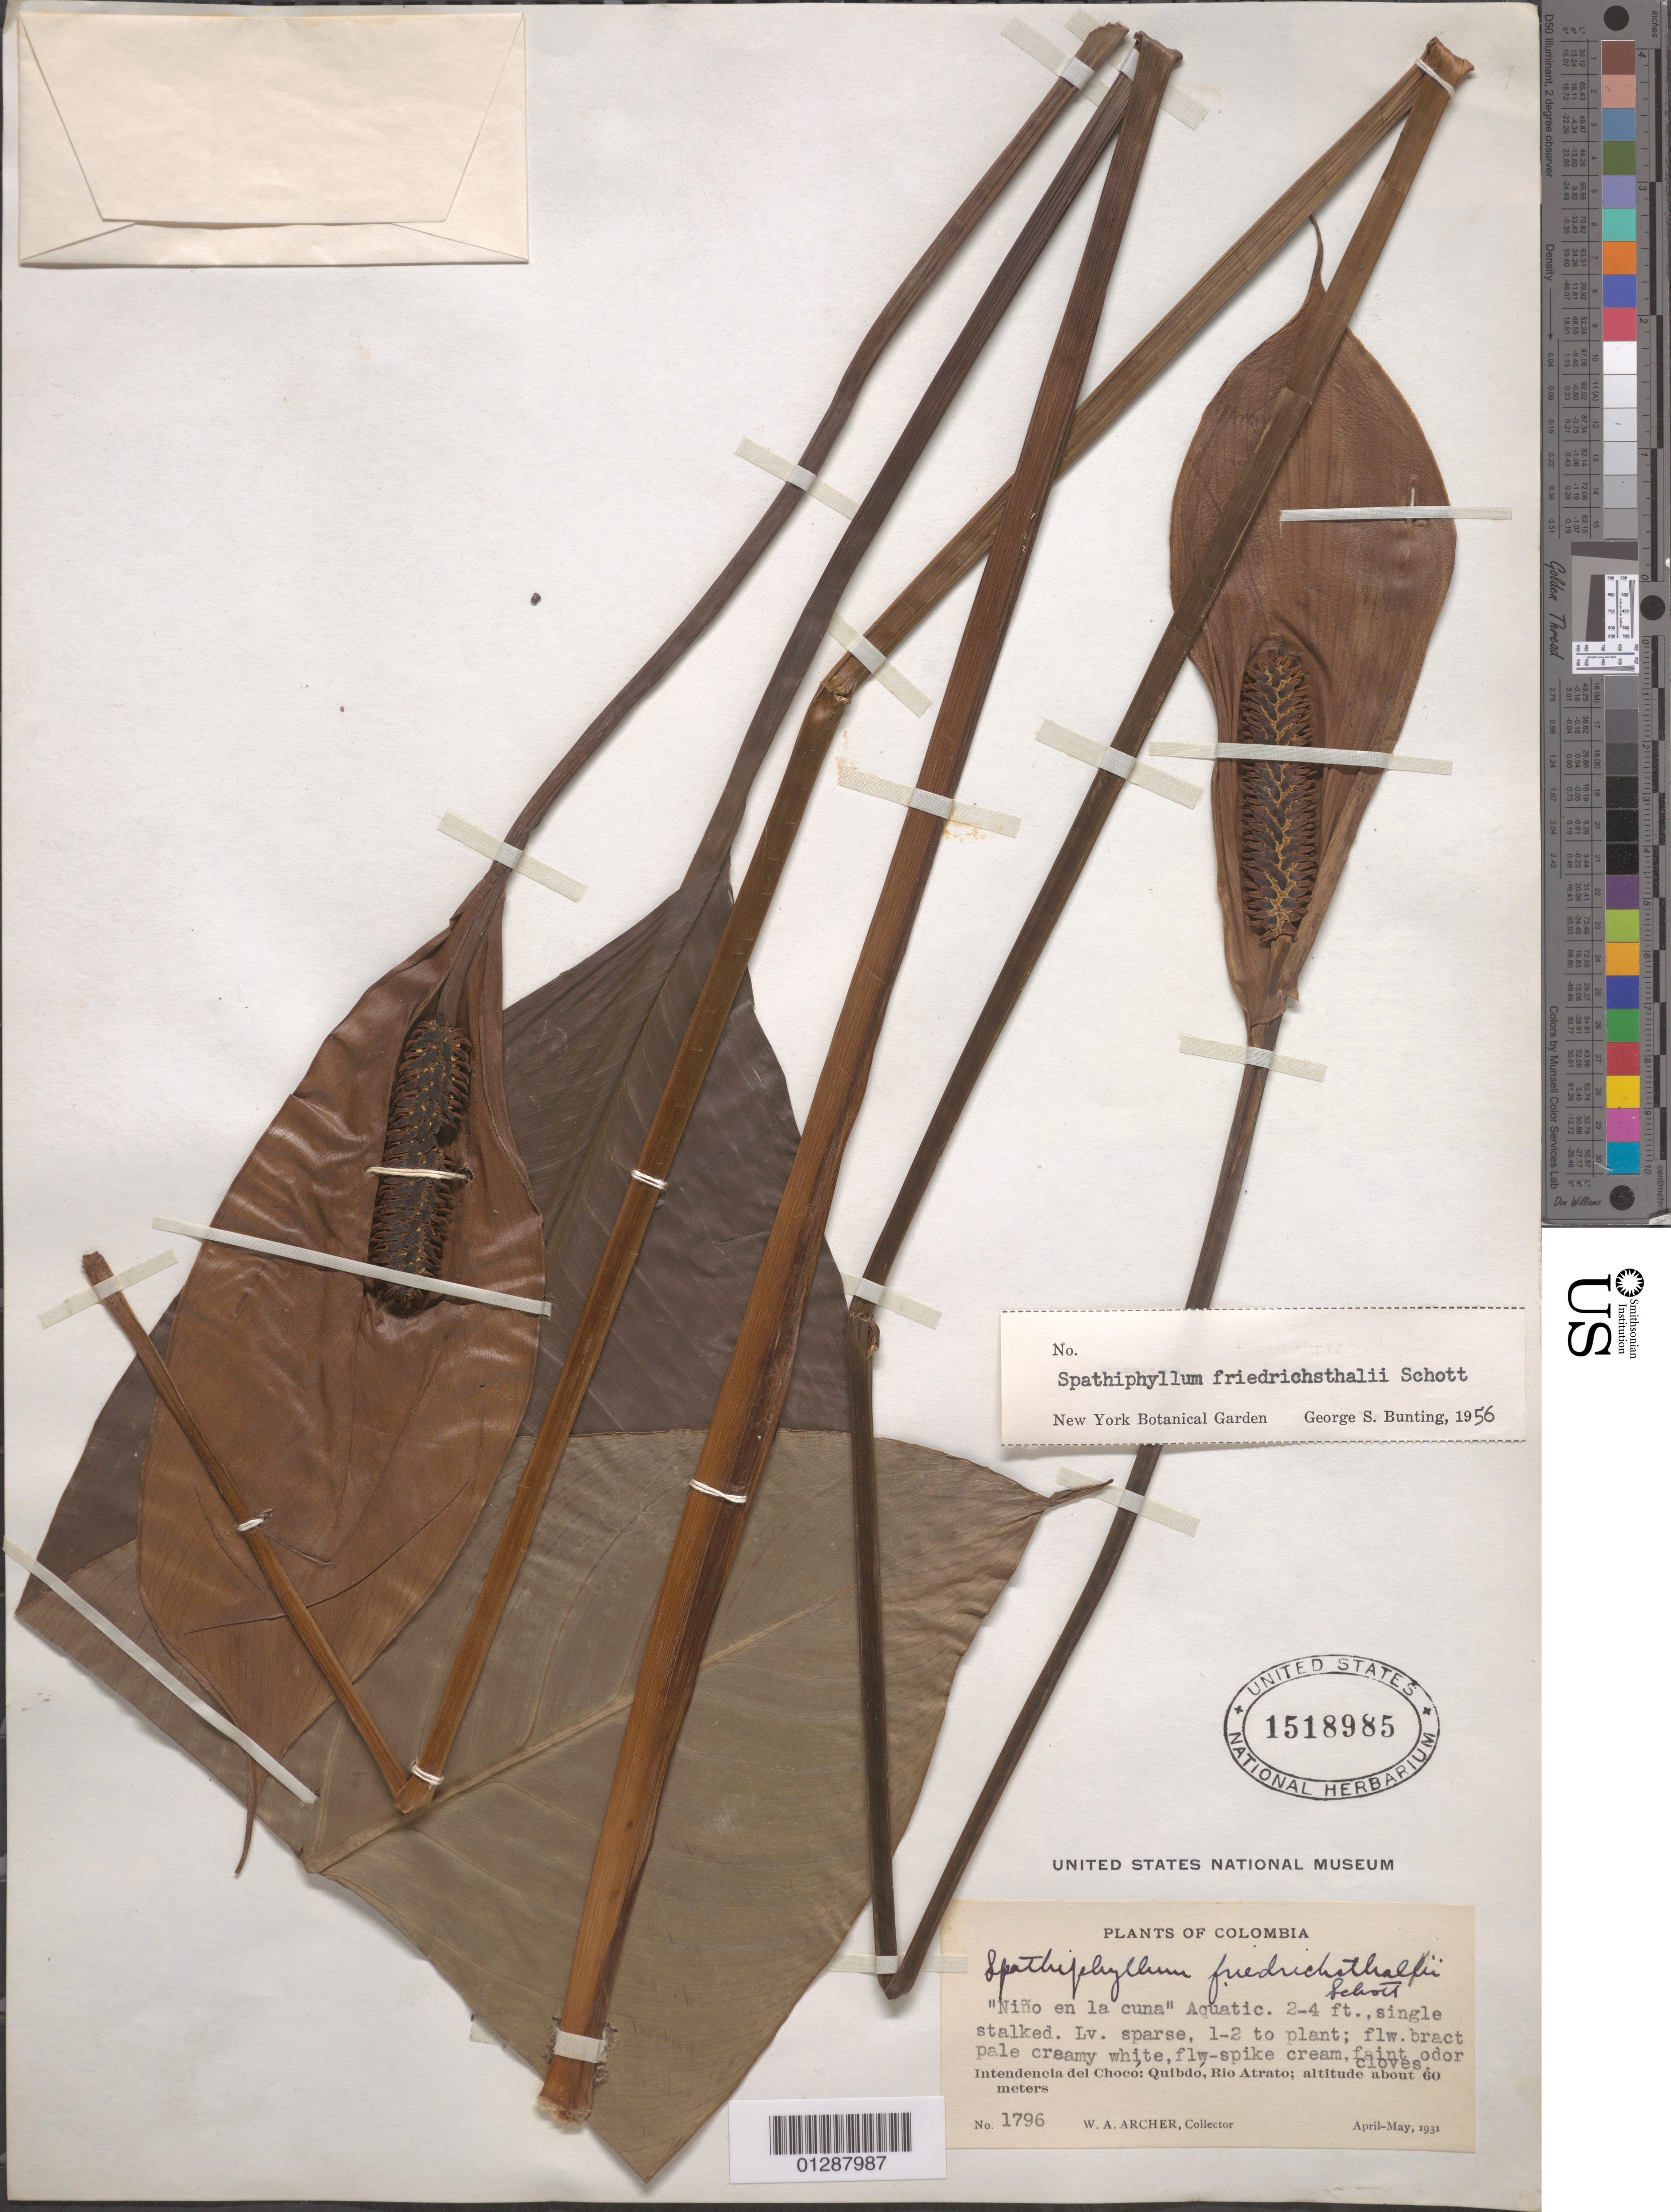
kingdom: Plantae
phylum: Tracheophyta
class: Liliopsida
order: Alismatales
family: Araceae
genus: Spathiphyllum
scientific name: Spathiphyllum friedrichsthalii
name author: Schott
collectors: W. Archer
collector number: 1796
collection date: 1931-04/1931-05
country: Colombia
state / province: Chocó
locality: Intendencia del Chocó: Quibdó, Rio Atrato.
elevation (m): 60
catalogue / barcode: US 1518985